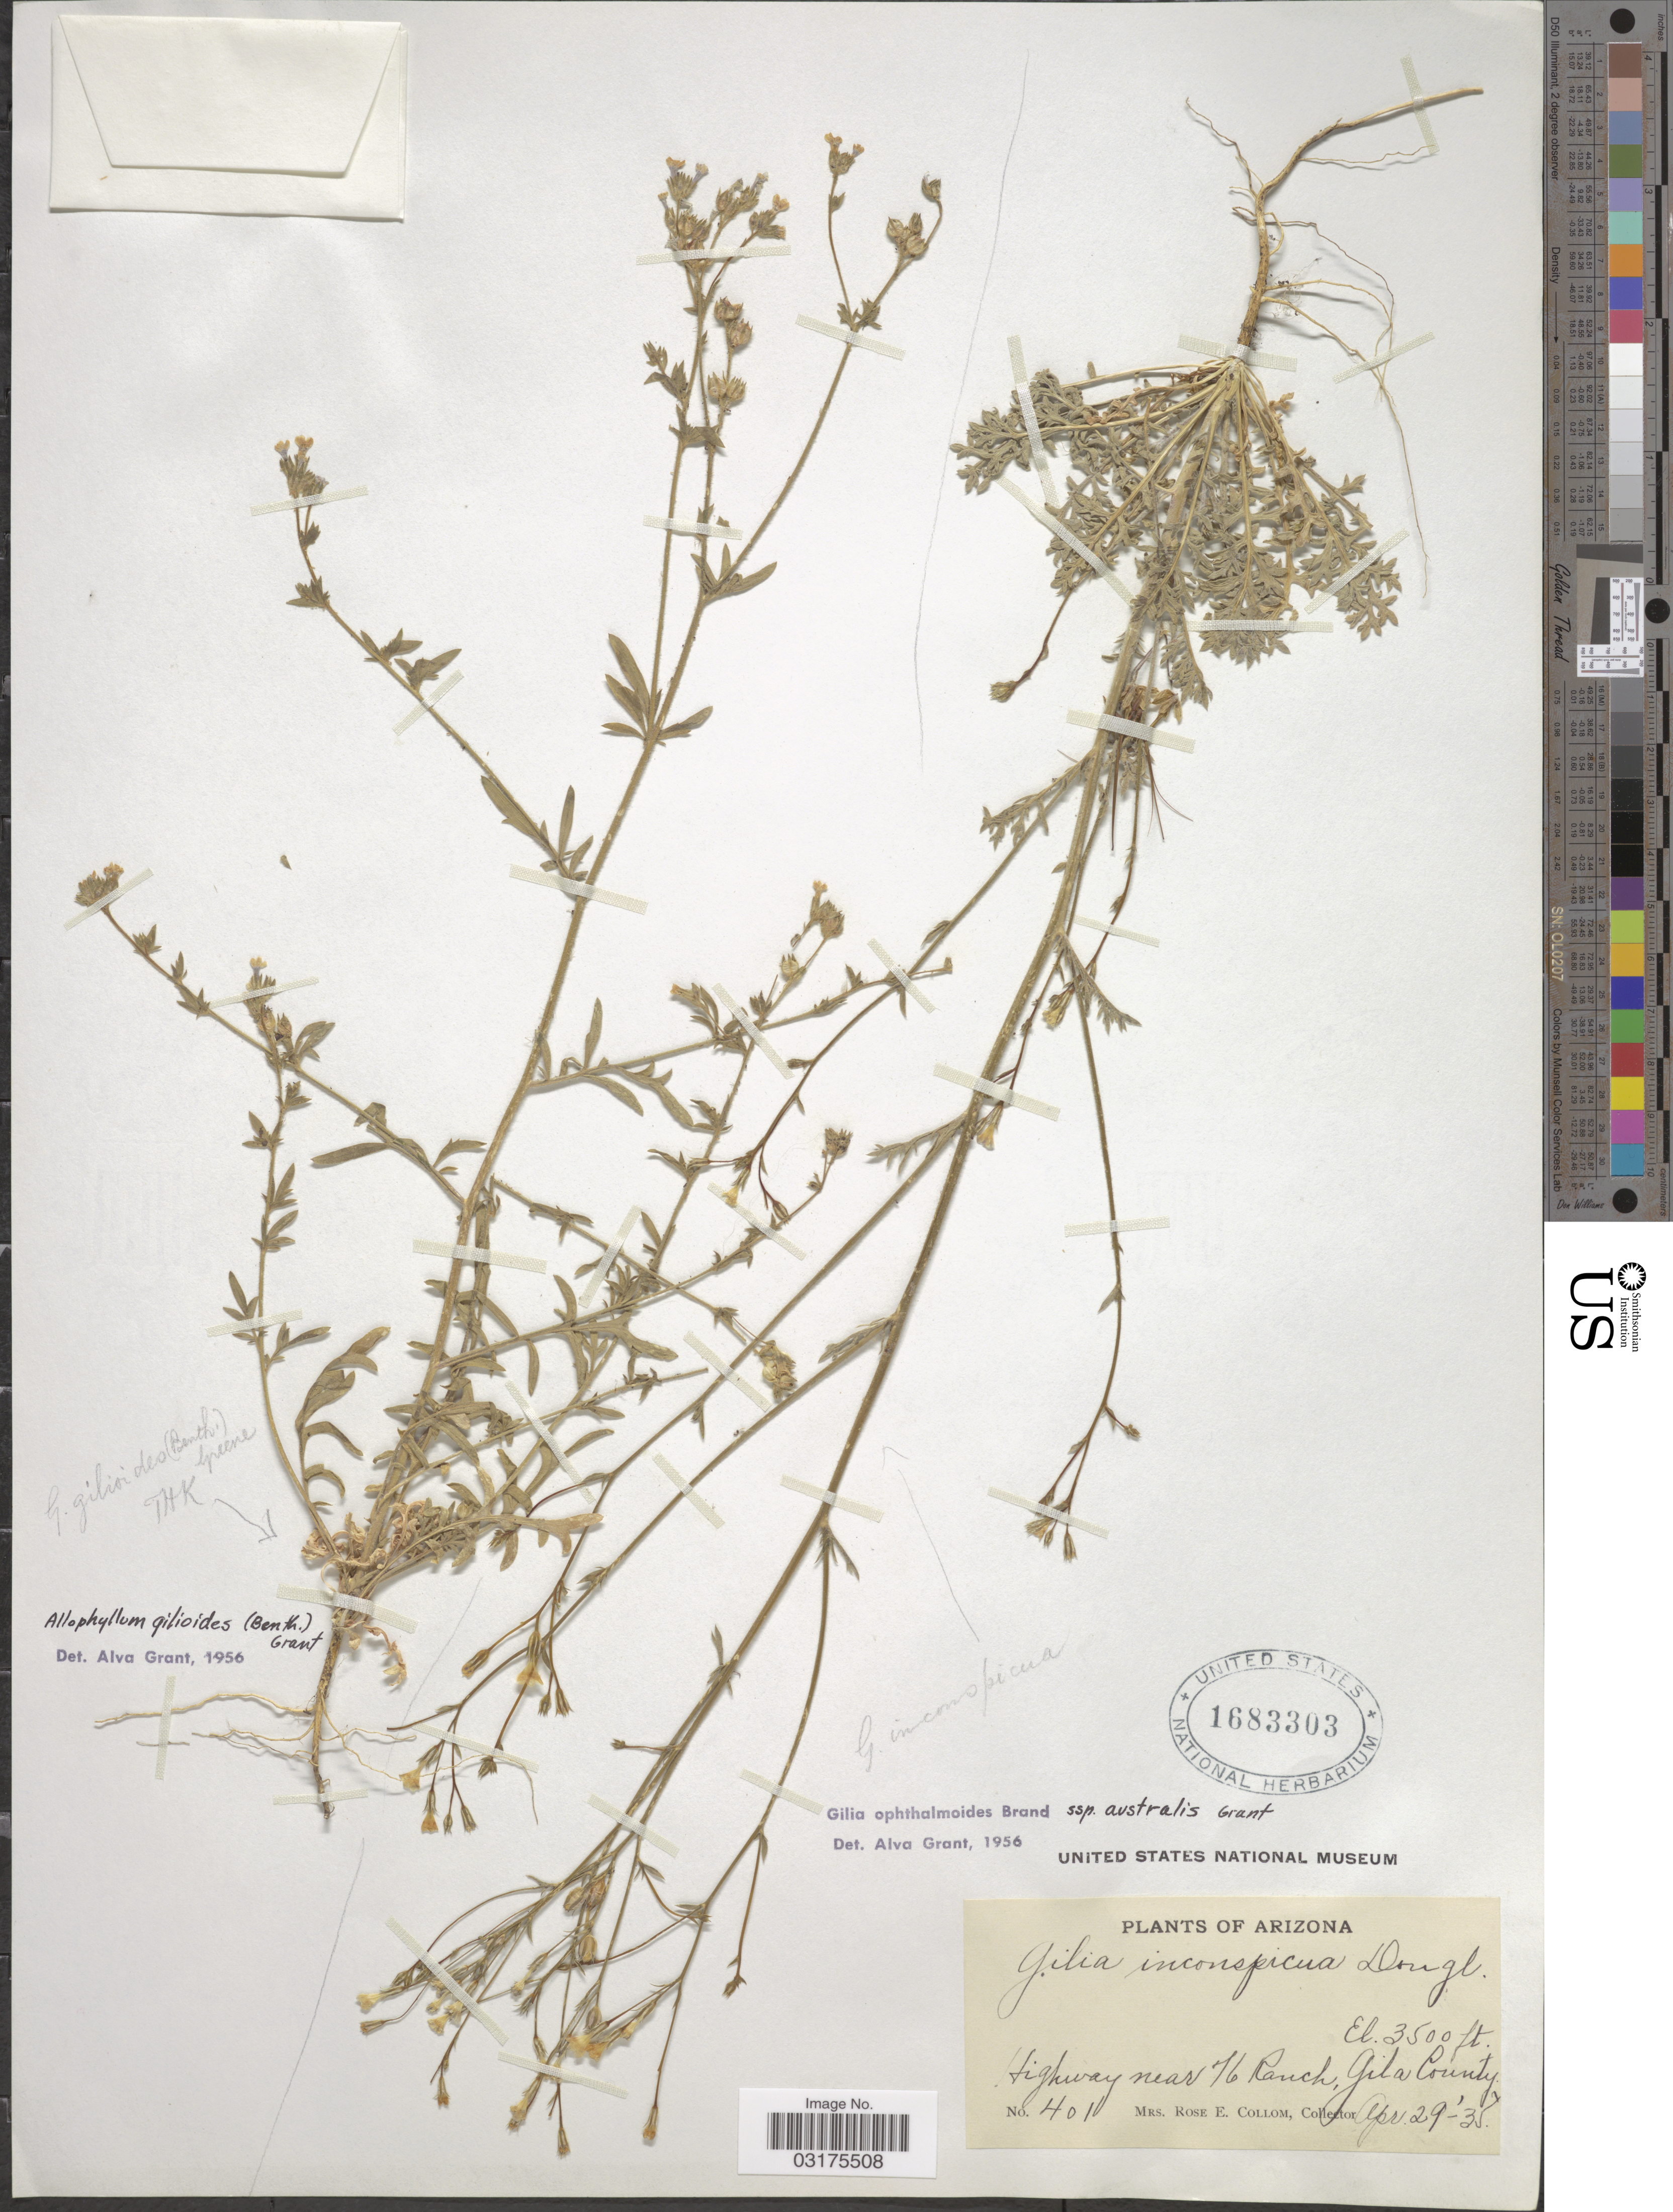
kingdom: Plantae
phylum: Tracheophyta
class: Magnoliopsida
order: Ericales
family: Polemoniaceae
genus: Gilia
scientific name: Gilia flavocincta subsp. australis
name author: A. Nelson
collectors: R. E. Collom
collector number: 401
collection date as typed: Transcribed d/m/y: 29/4/35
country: United States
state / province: Arizona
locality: Highway near Il Ranch, Gila County.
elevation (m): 1067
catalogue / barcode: US 1683303